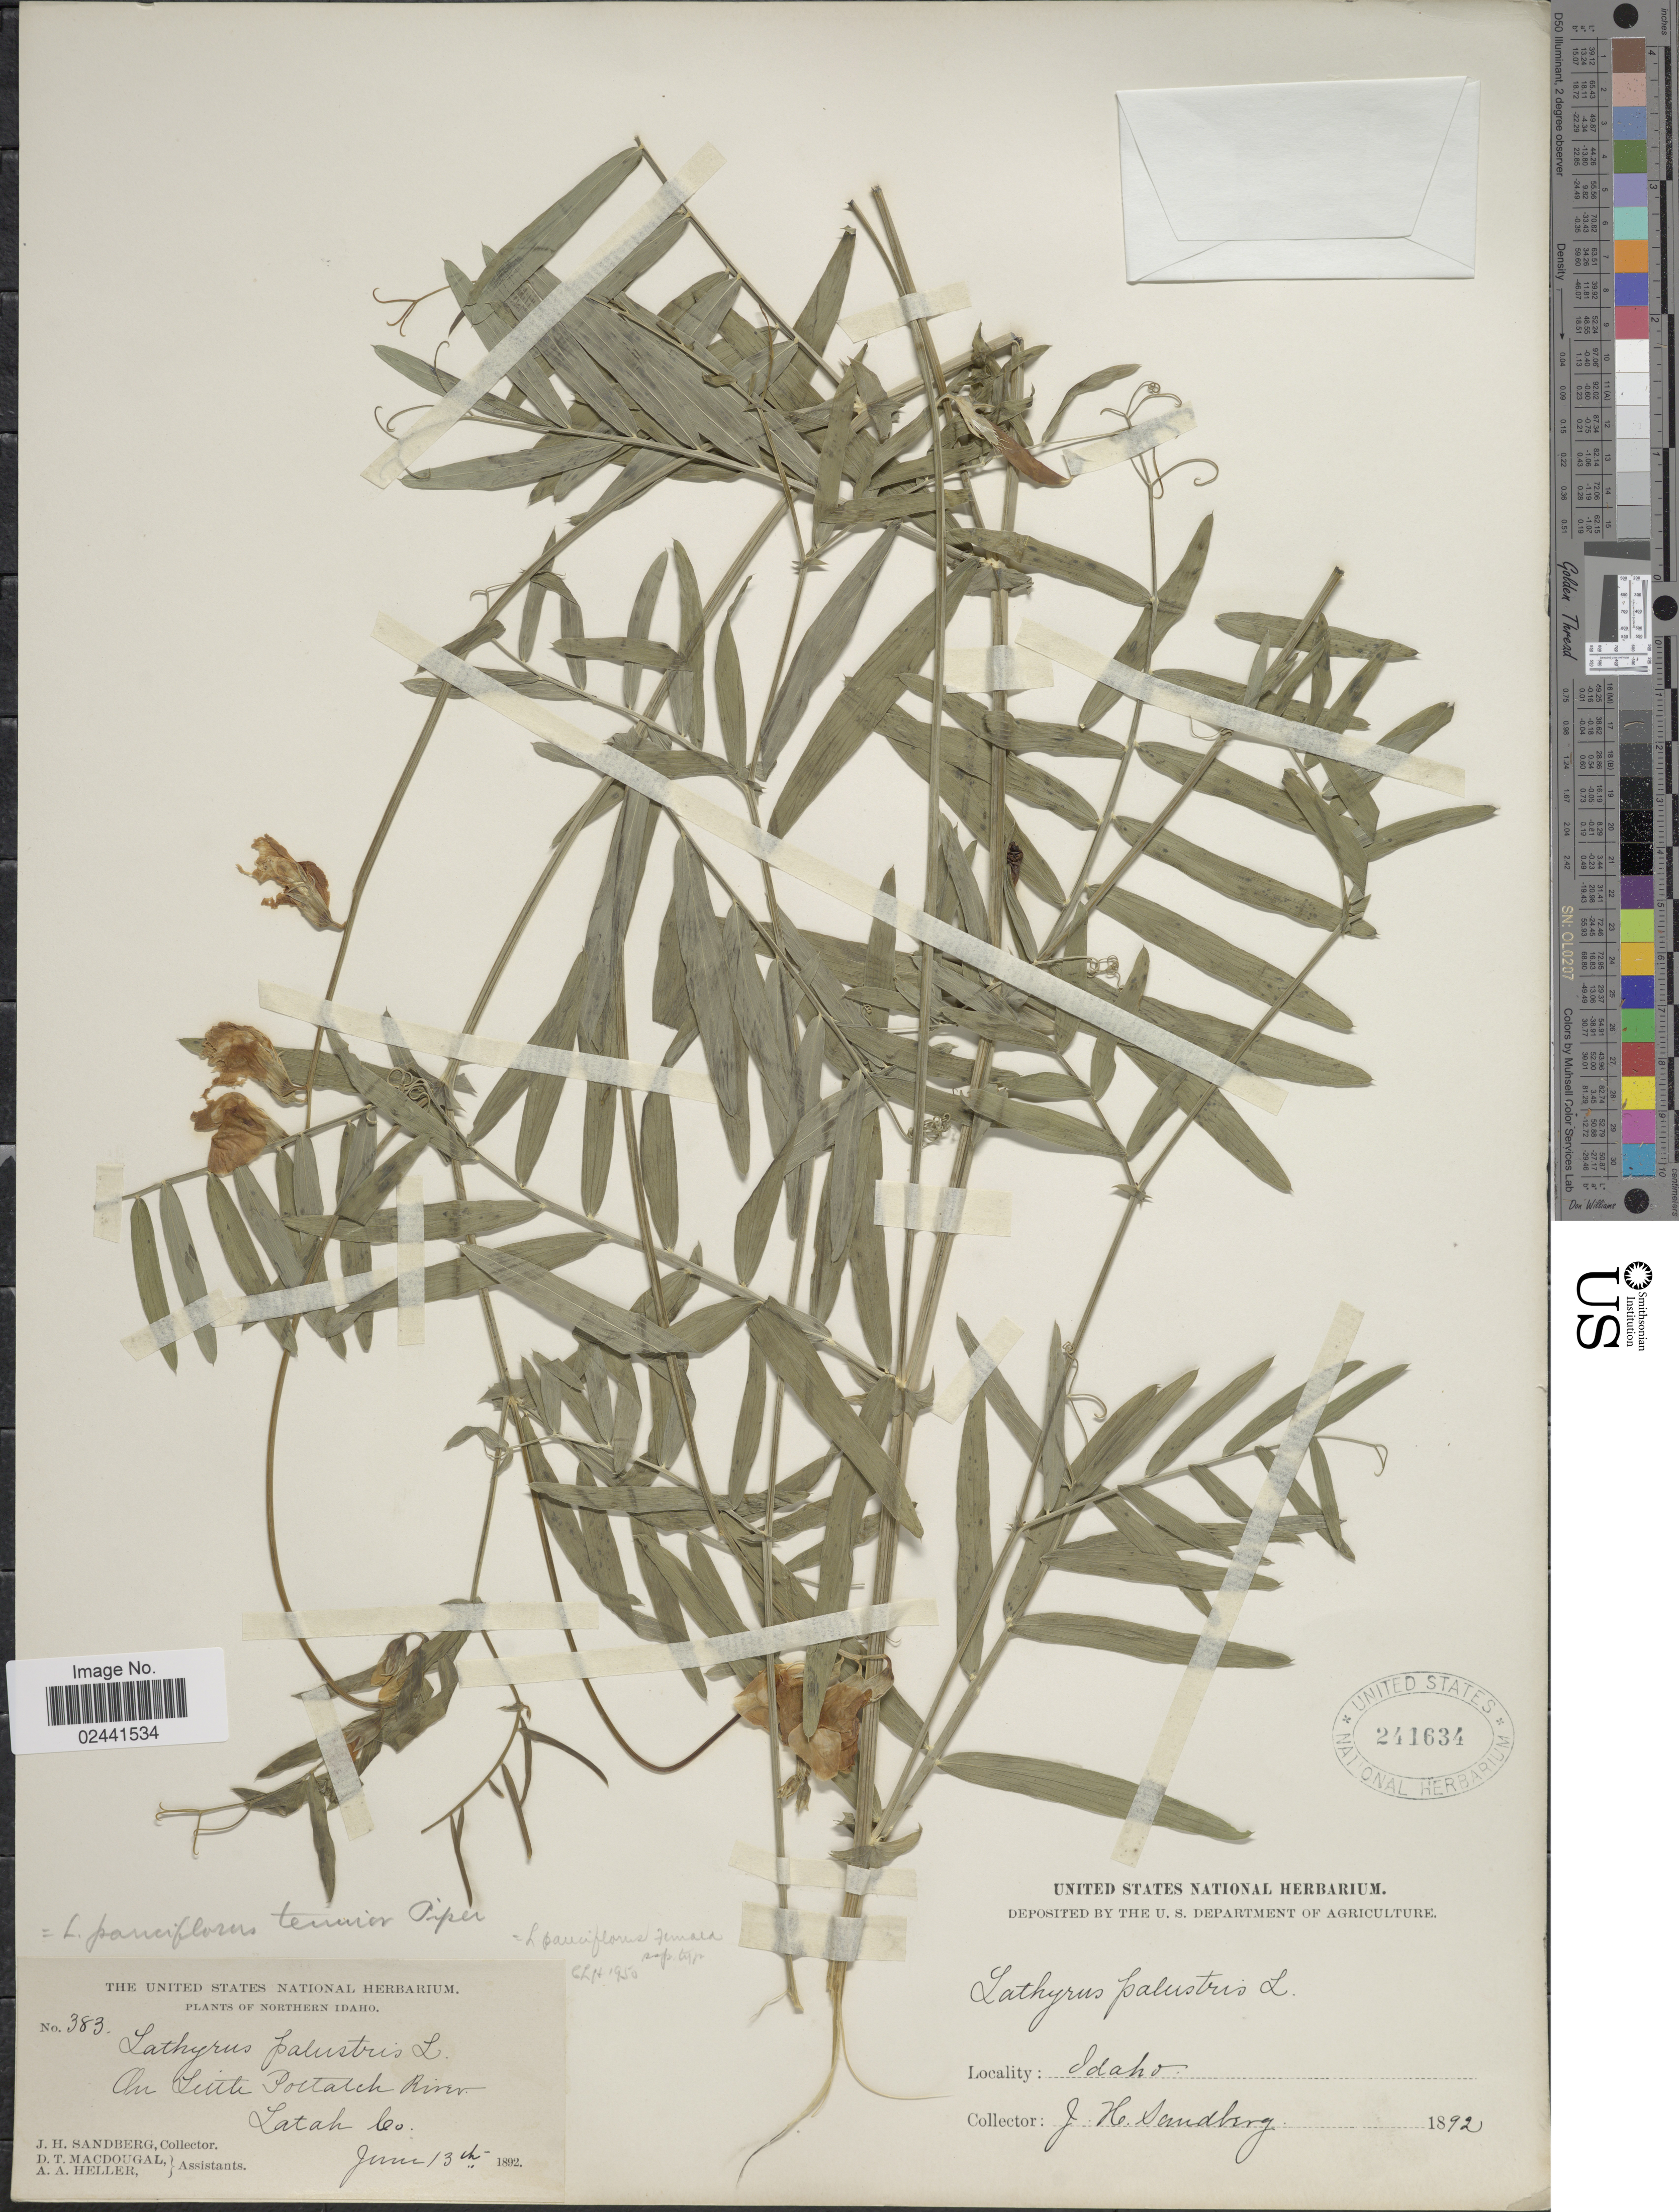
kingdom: Plantae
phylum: Tracheophyta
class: Magnoliopsida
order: Fabales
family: Fabaceae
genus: Lathyrus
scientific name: Lathyrus pauciflorus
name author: Fernald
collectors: J. H. Sandberg, D. T. MacDougal & A. A. Heller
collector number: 383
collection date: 1892-06-13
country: United States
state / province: Idaho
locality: Northern Idaho, On Little Poctatch River, Latah Co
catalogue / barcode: US 241634